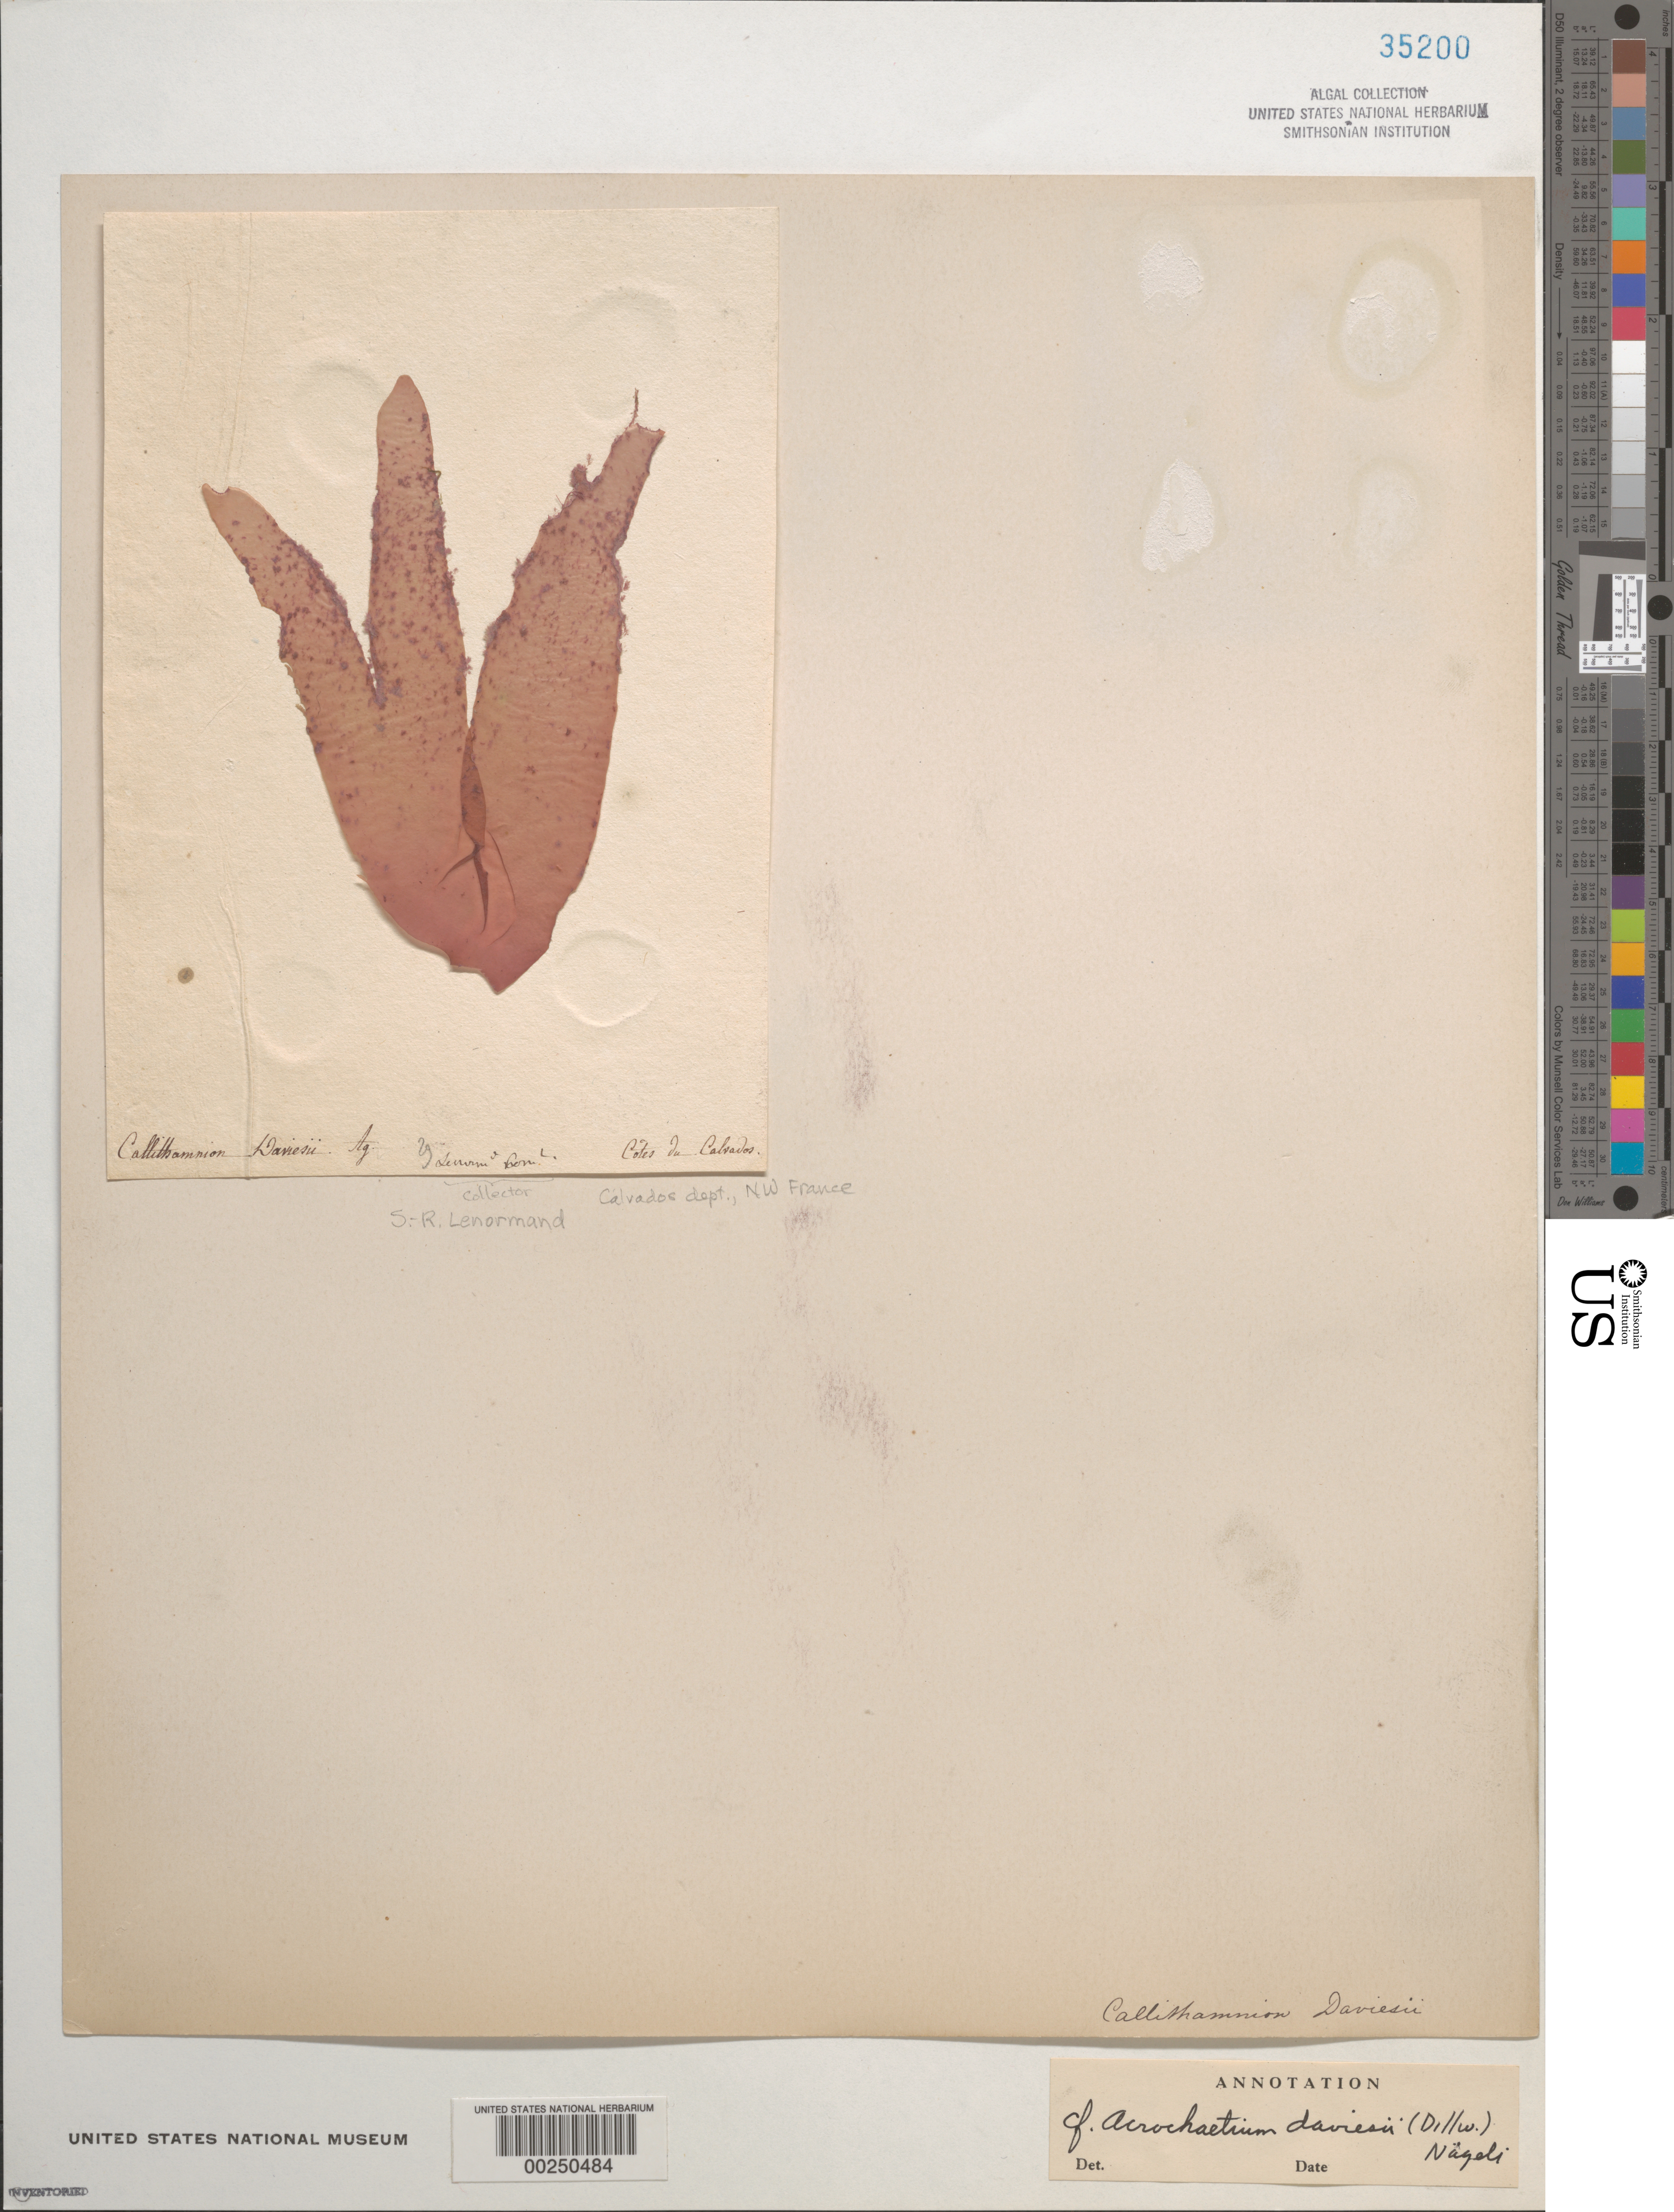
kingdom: Plantae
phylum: Rhodophyta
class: Florideophyceae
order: Colaconematales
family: Colaconemataceae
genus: Colaconema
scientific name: Colaconema daviesii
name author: (Dillwyn) H. Stegenga & Lokhorst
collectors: S. Lenormand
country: France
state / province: Normandie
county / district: Calvados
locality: Coast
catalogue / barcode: US 35200